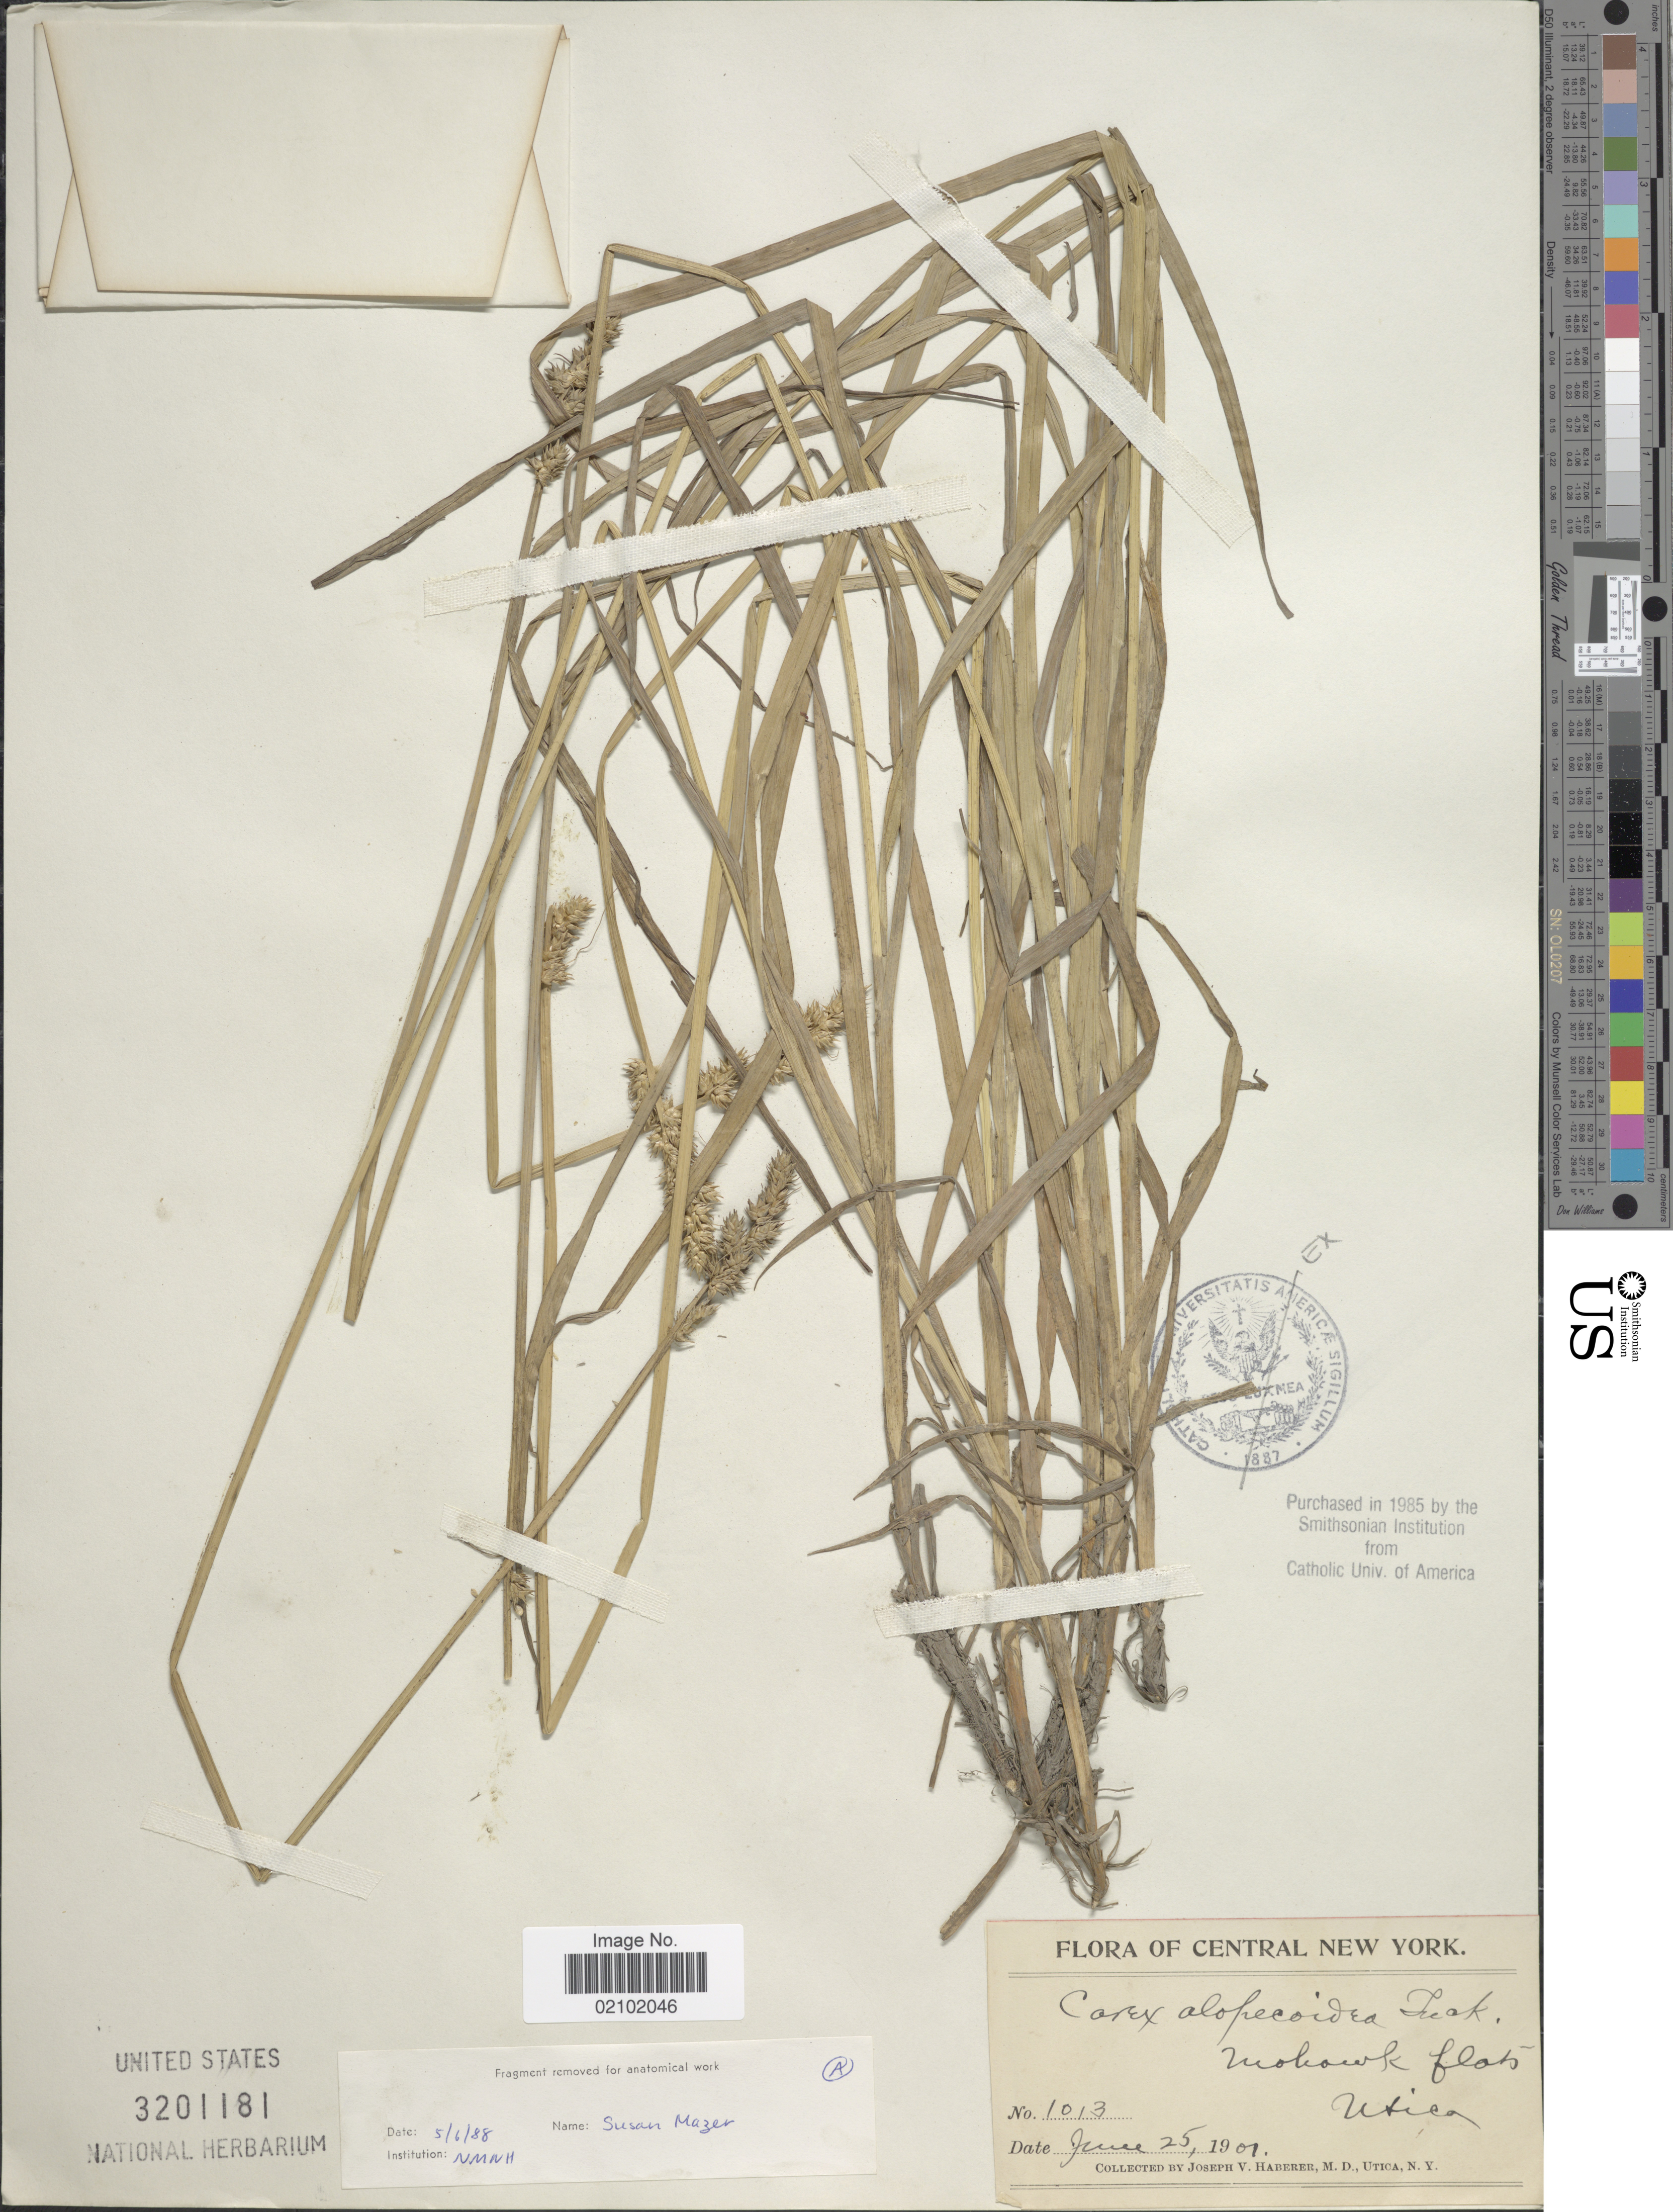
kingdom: Plantae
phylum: Tracheophyta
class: Liliopsida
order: Poales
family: Cyperaceae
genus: Carex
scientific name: Carex alopecoidea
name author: Tuck.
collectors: J. V. Haberer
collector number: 1013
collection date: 1901-06-25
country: United States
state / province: New York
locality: Central New York. Mohawk Flats Utica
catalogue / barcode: US 3201181